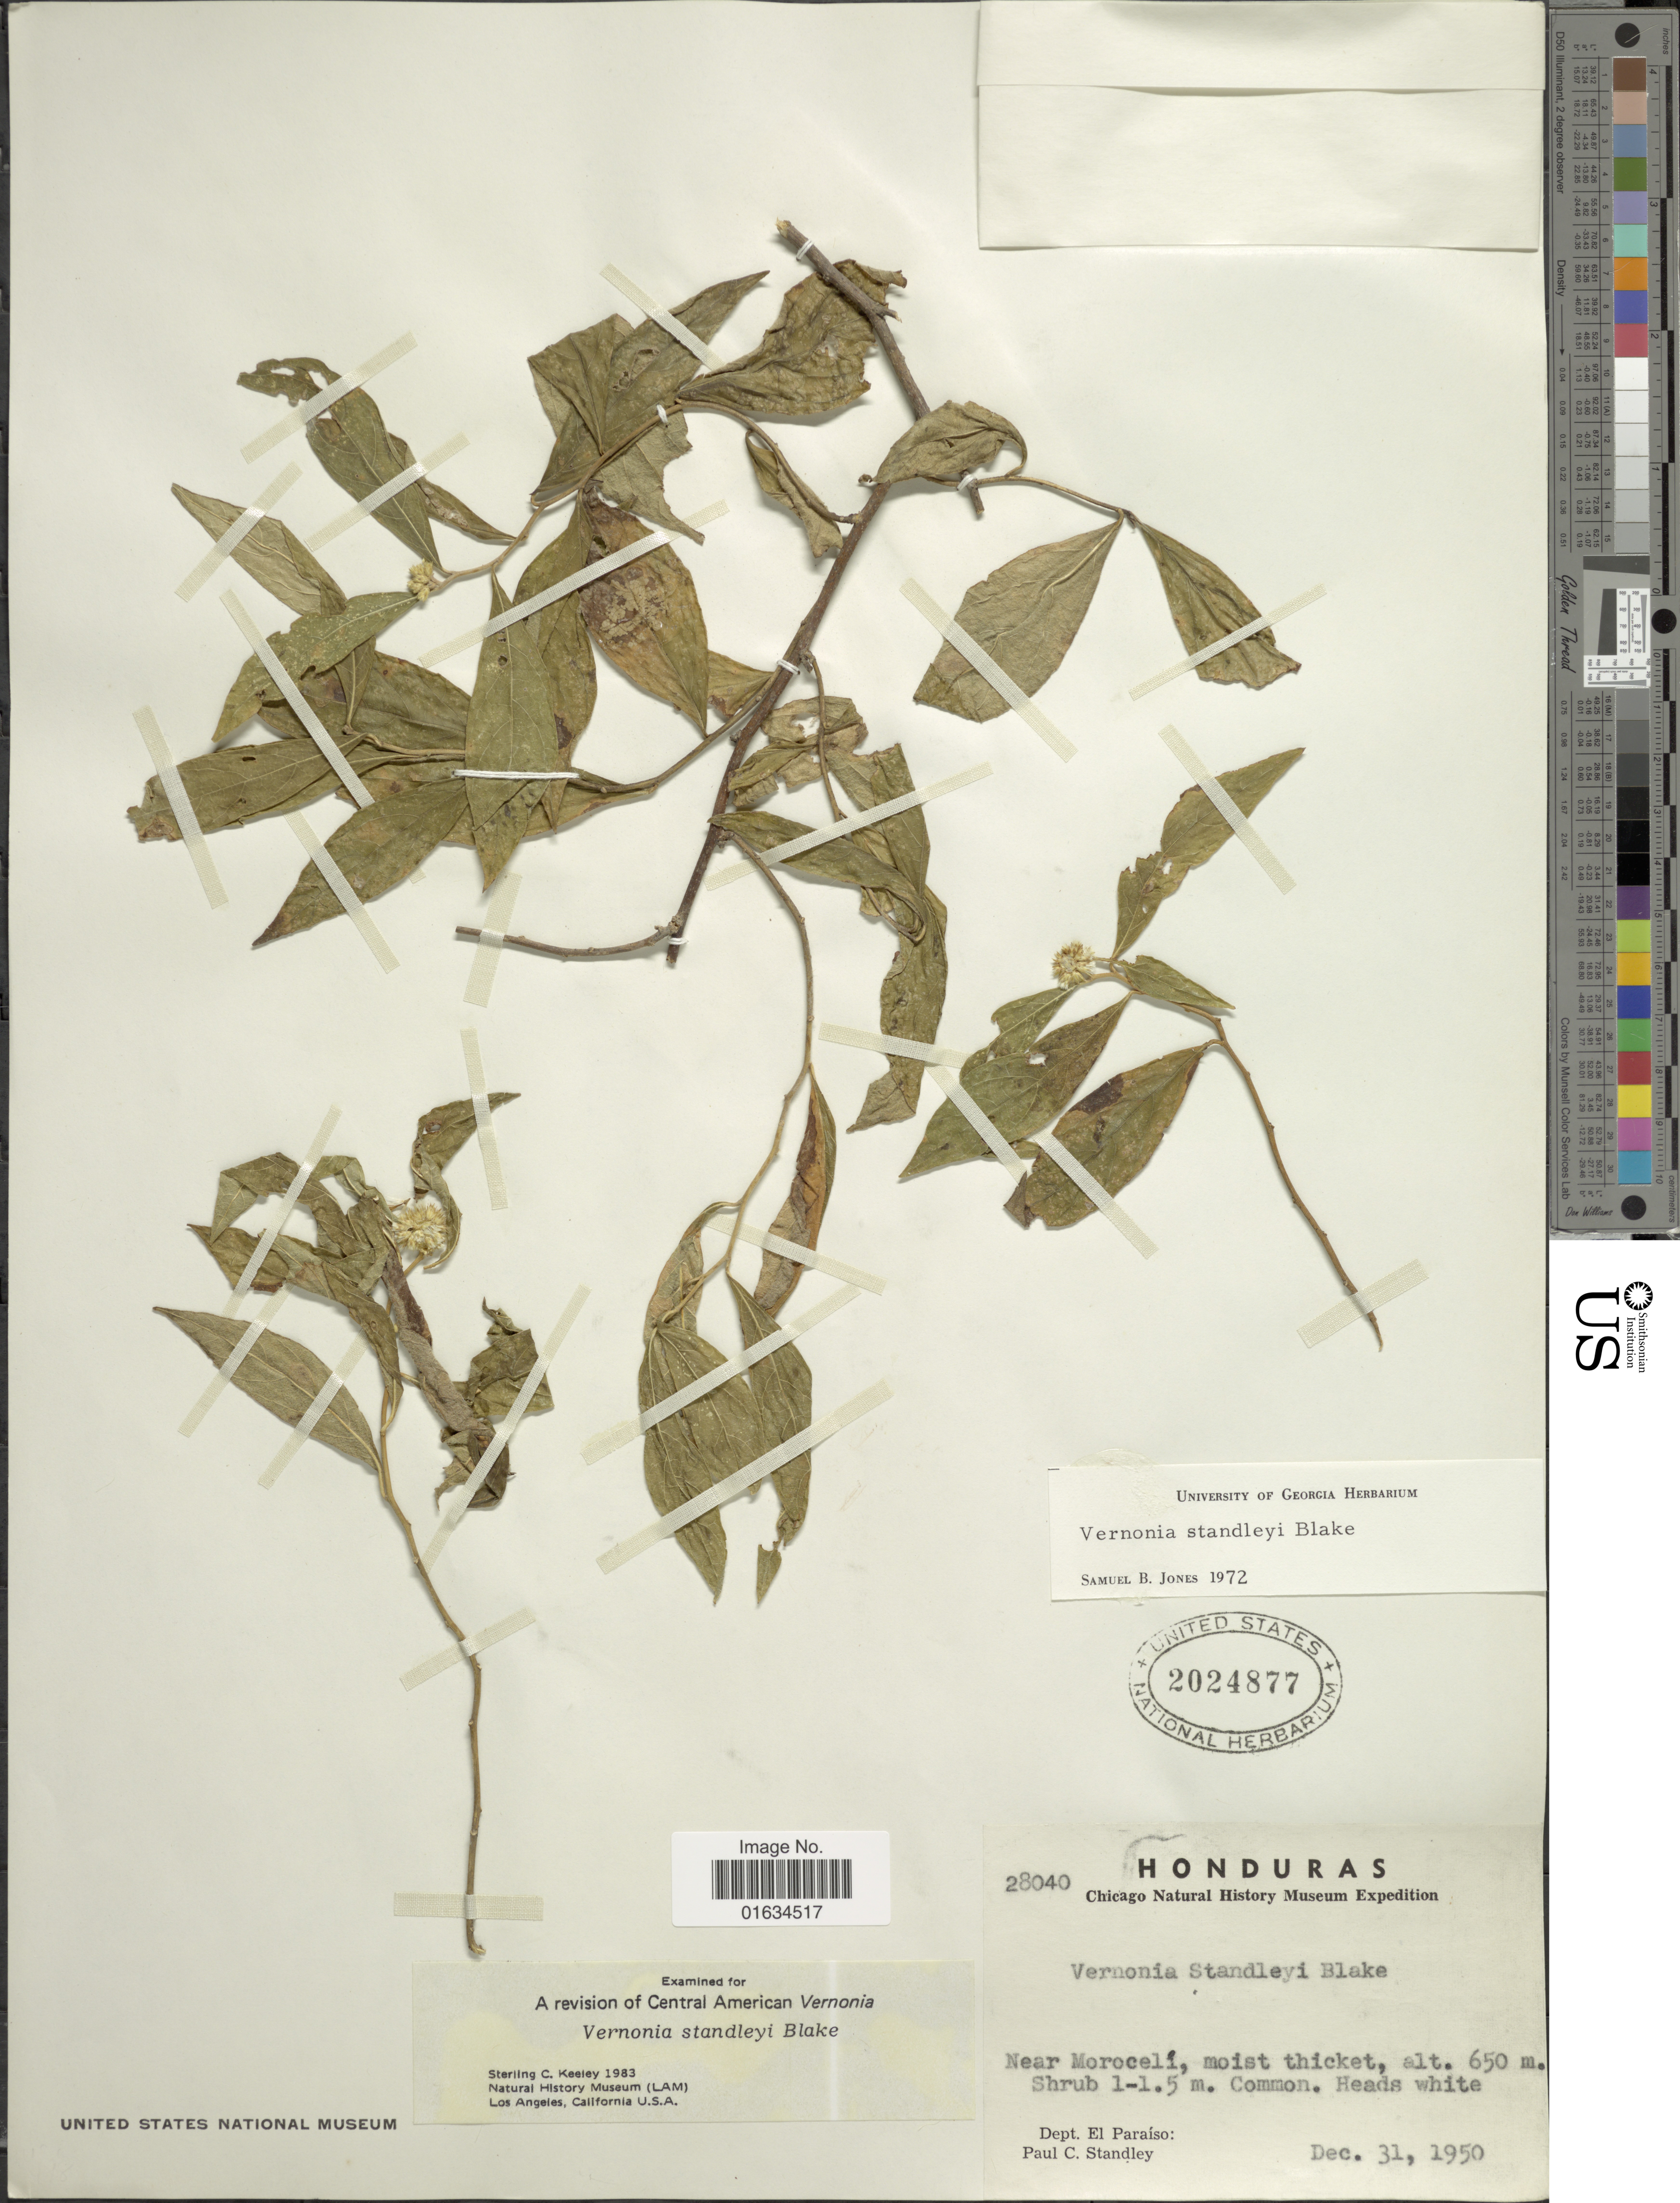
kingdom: Plantae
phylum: Tracheophyta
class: Magnoliopsida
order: Asterales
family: Asteraceae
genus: Critoniopsis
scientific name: Critoniopsis standleyi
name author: (S.F. Blake) H. Rob.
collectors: P. C. Standley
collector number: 28040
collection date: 1950-12-31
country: Honduras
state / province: El Paraíso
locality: Near Moroceli, Dept. El Paraiso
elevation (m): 650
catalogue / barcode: US 2024877